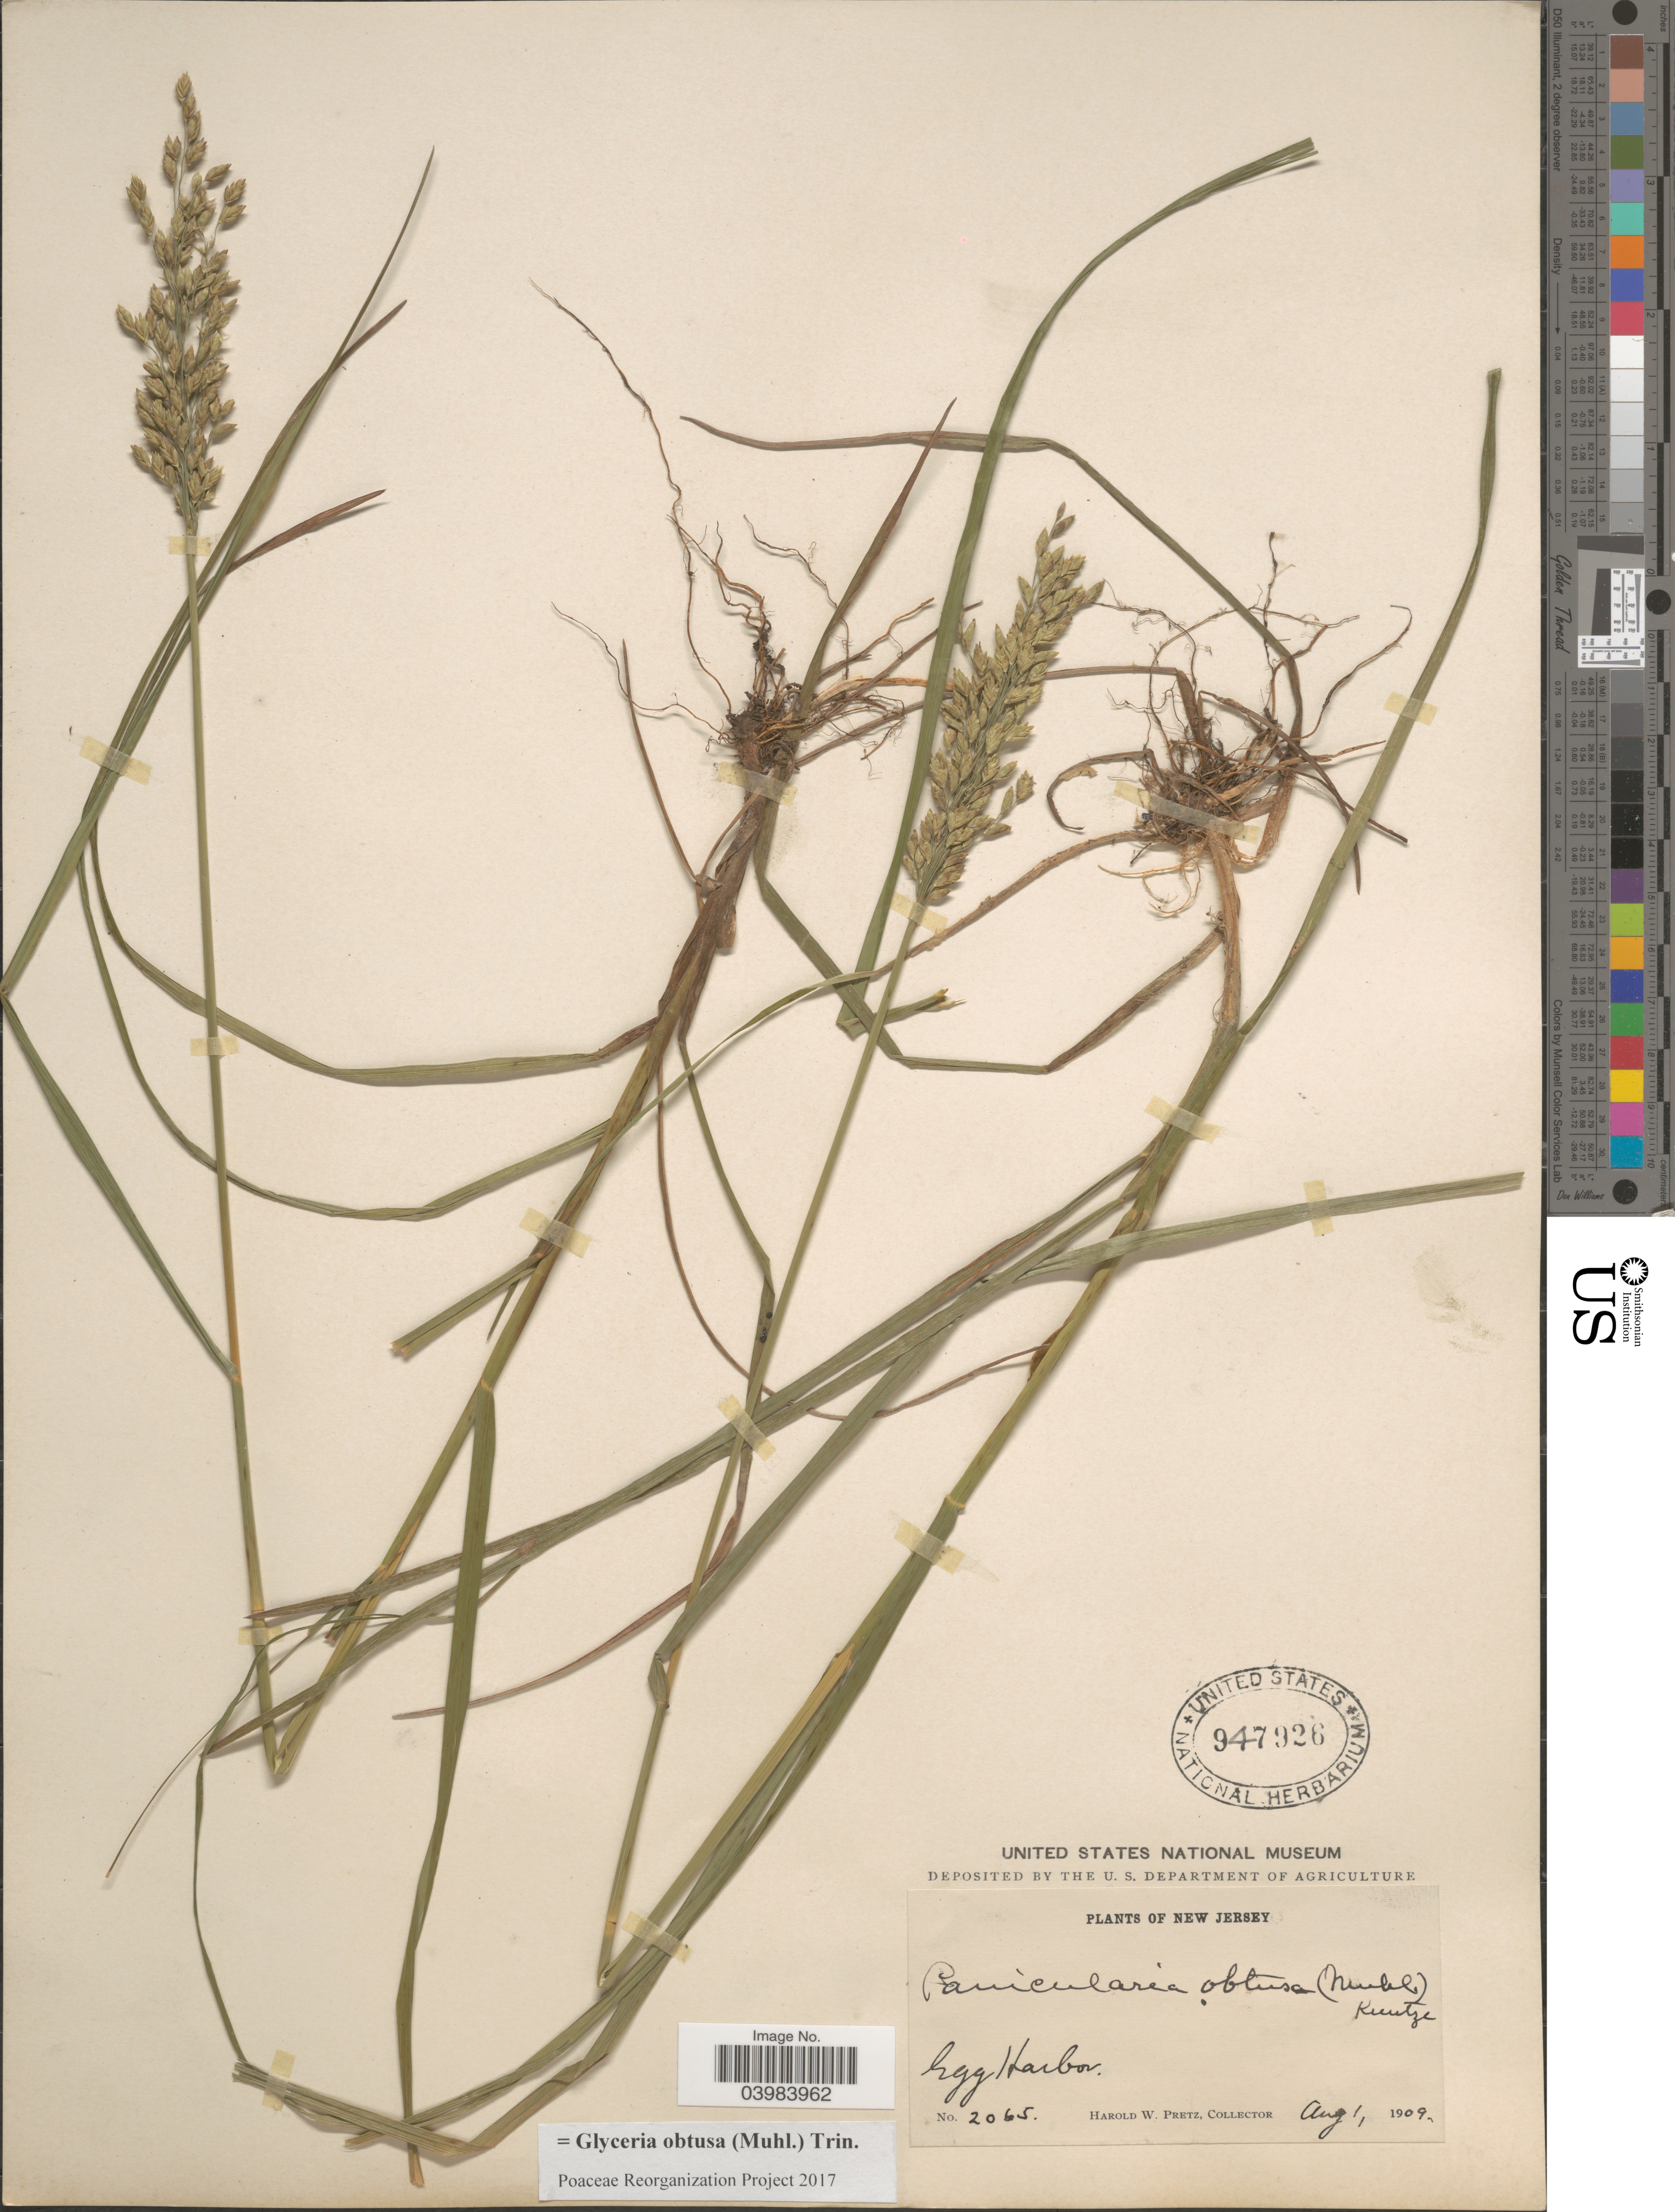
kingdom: Plantae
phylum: Tracheophyta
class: Liliopsida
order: Poales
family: Poaceae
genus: Glyceria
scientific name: Glyceria obtusa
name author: (Muhl.) Trin.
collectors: H. W. Pretz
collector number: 2065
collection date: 1909-08-01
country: United States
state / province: New Jersey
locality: Egg Harbor.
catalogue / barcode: US 947926